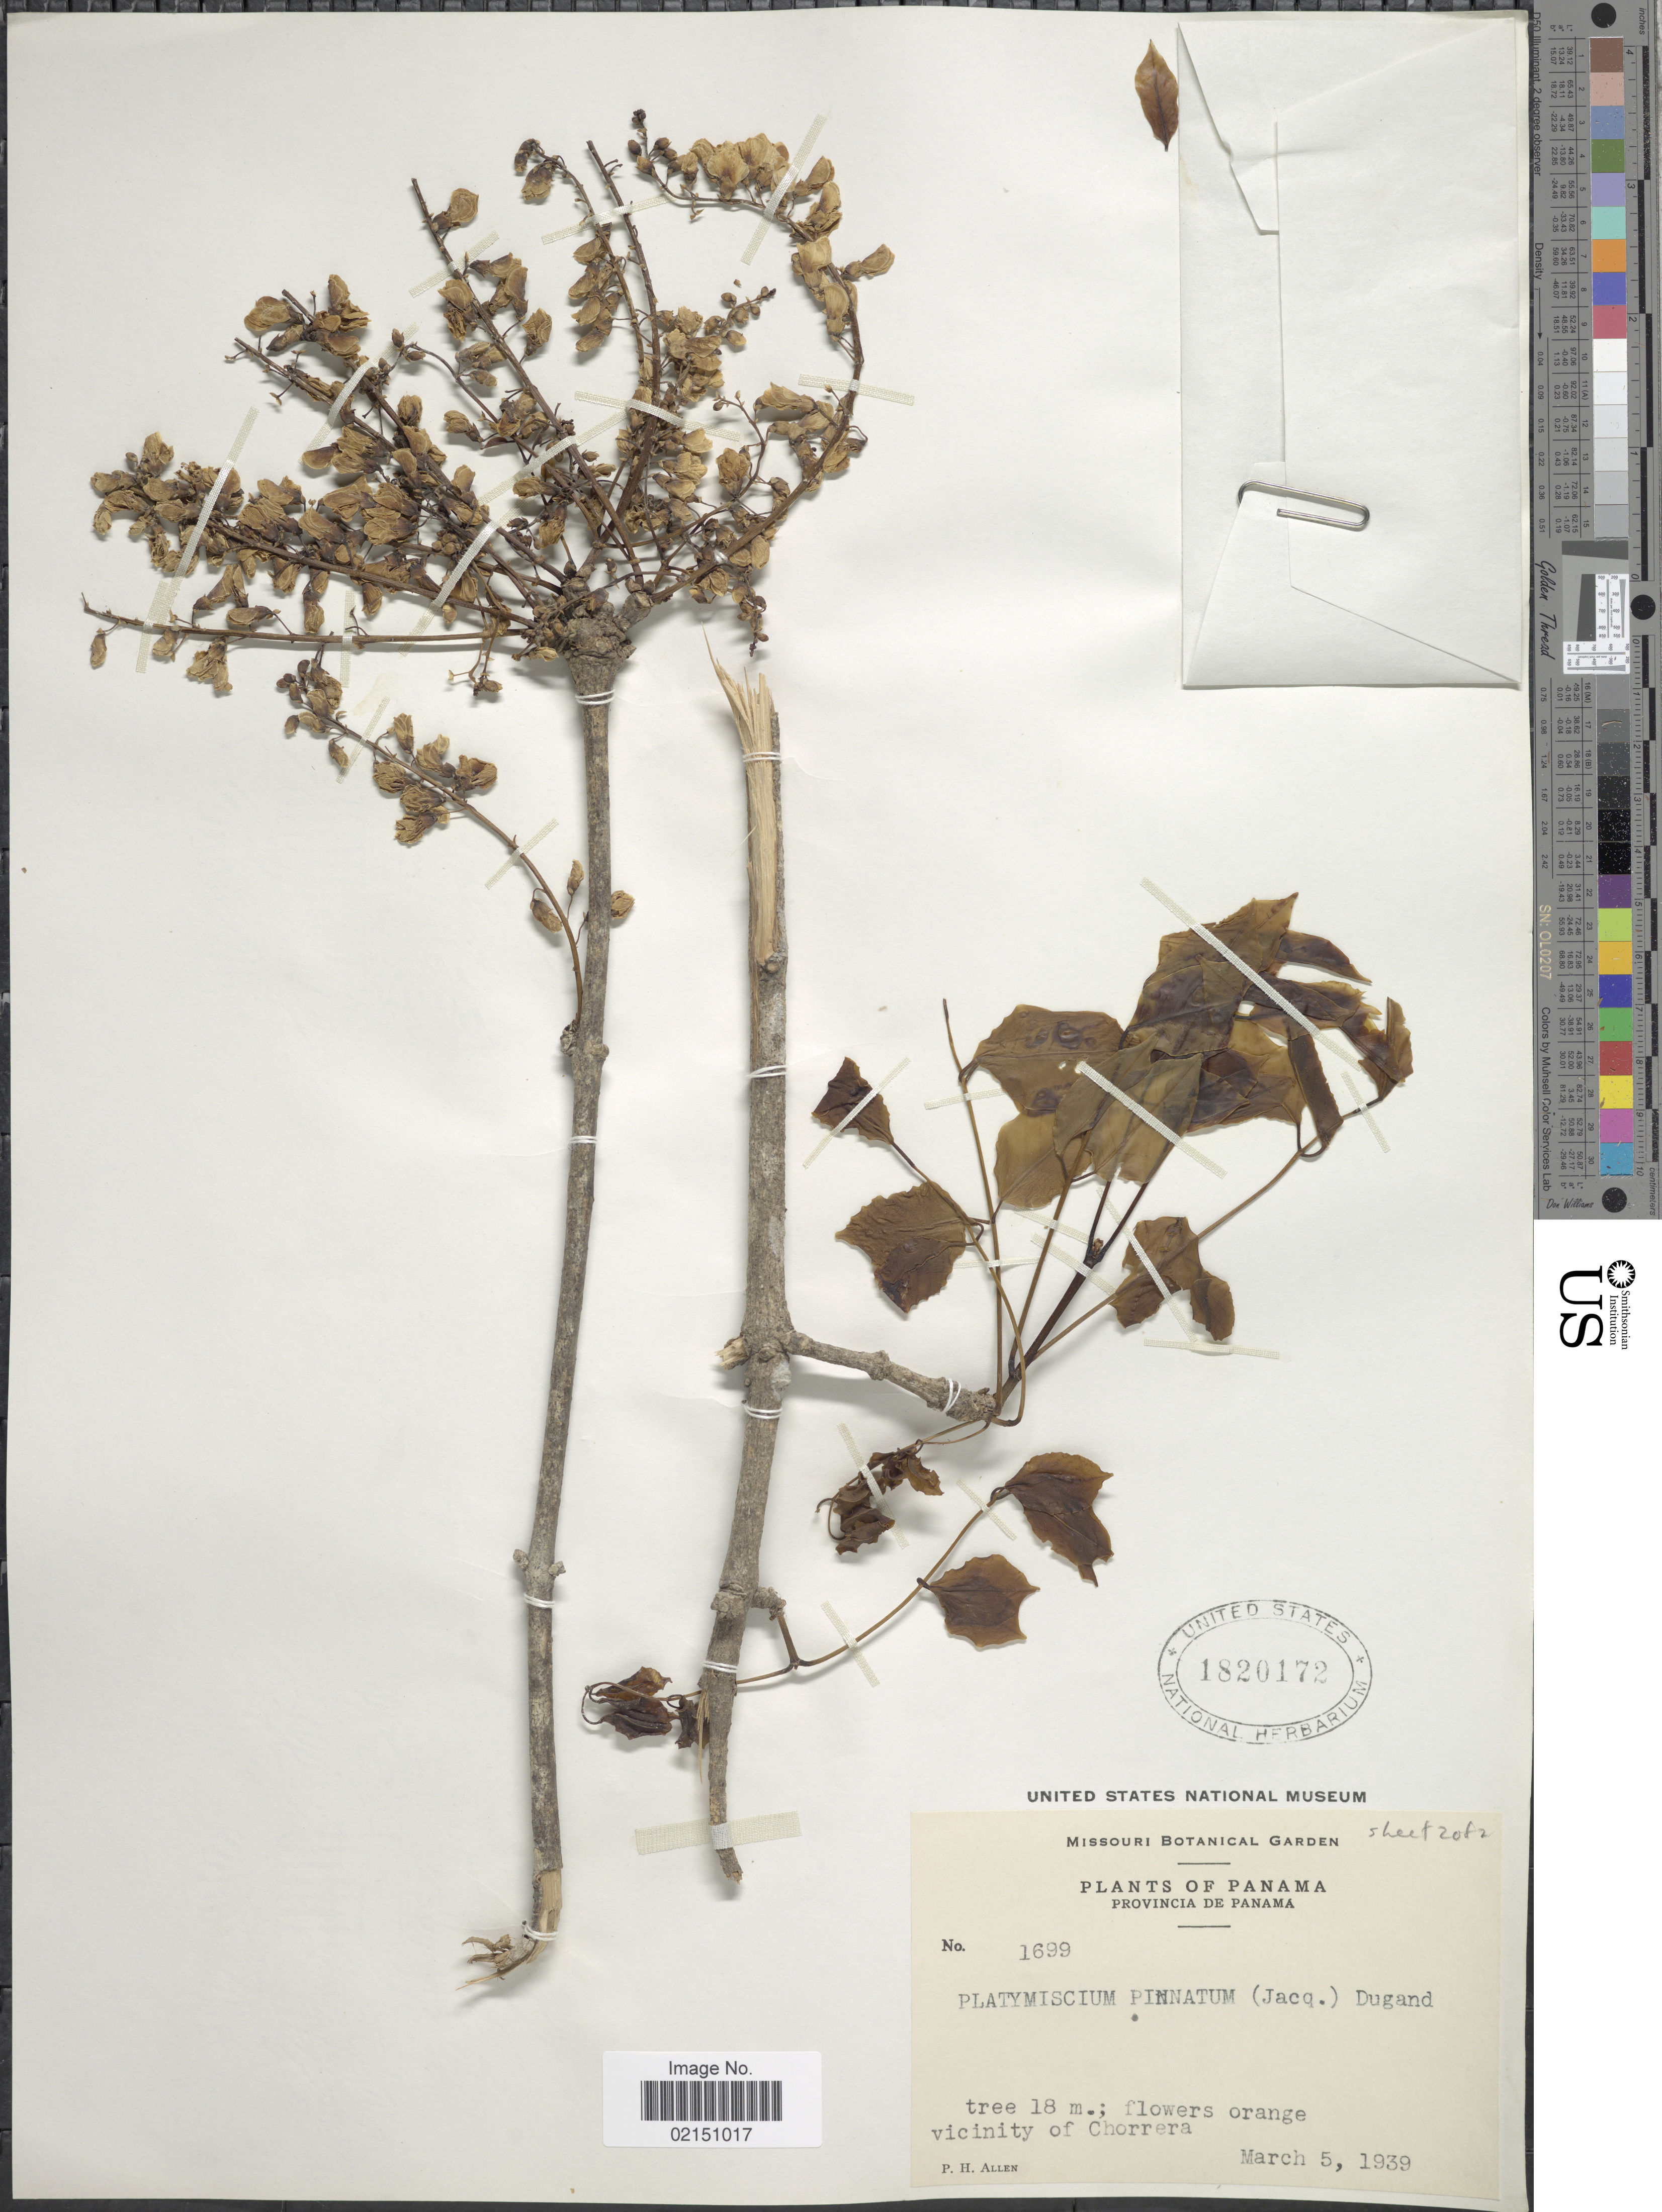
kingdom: Plantae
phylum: Tracheophyta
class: Magnoliopsida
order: Fabales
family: Fabaceae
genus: Platymiscium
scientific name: Platymiscium pinnatum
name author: (Jacq.) Dugand G.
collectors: P. H. Allen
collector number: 1699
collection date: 1939-03-05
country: Panama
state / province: Panamá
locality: Provincia de Panama, vicinity of Chorrera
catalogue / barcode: US 1820172